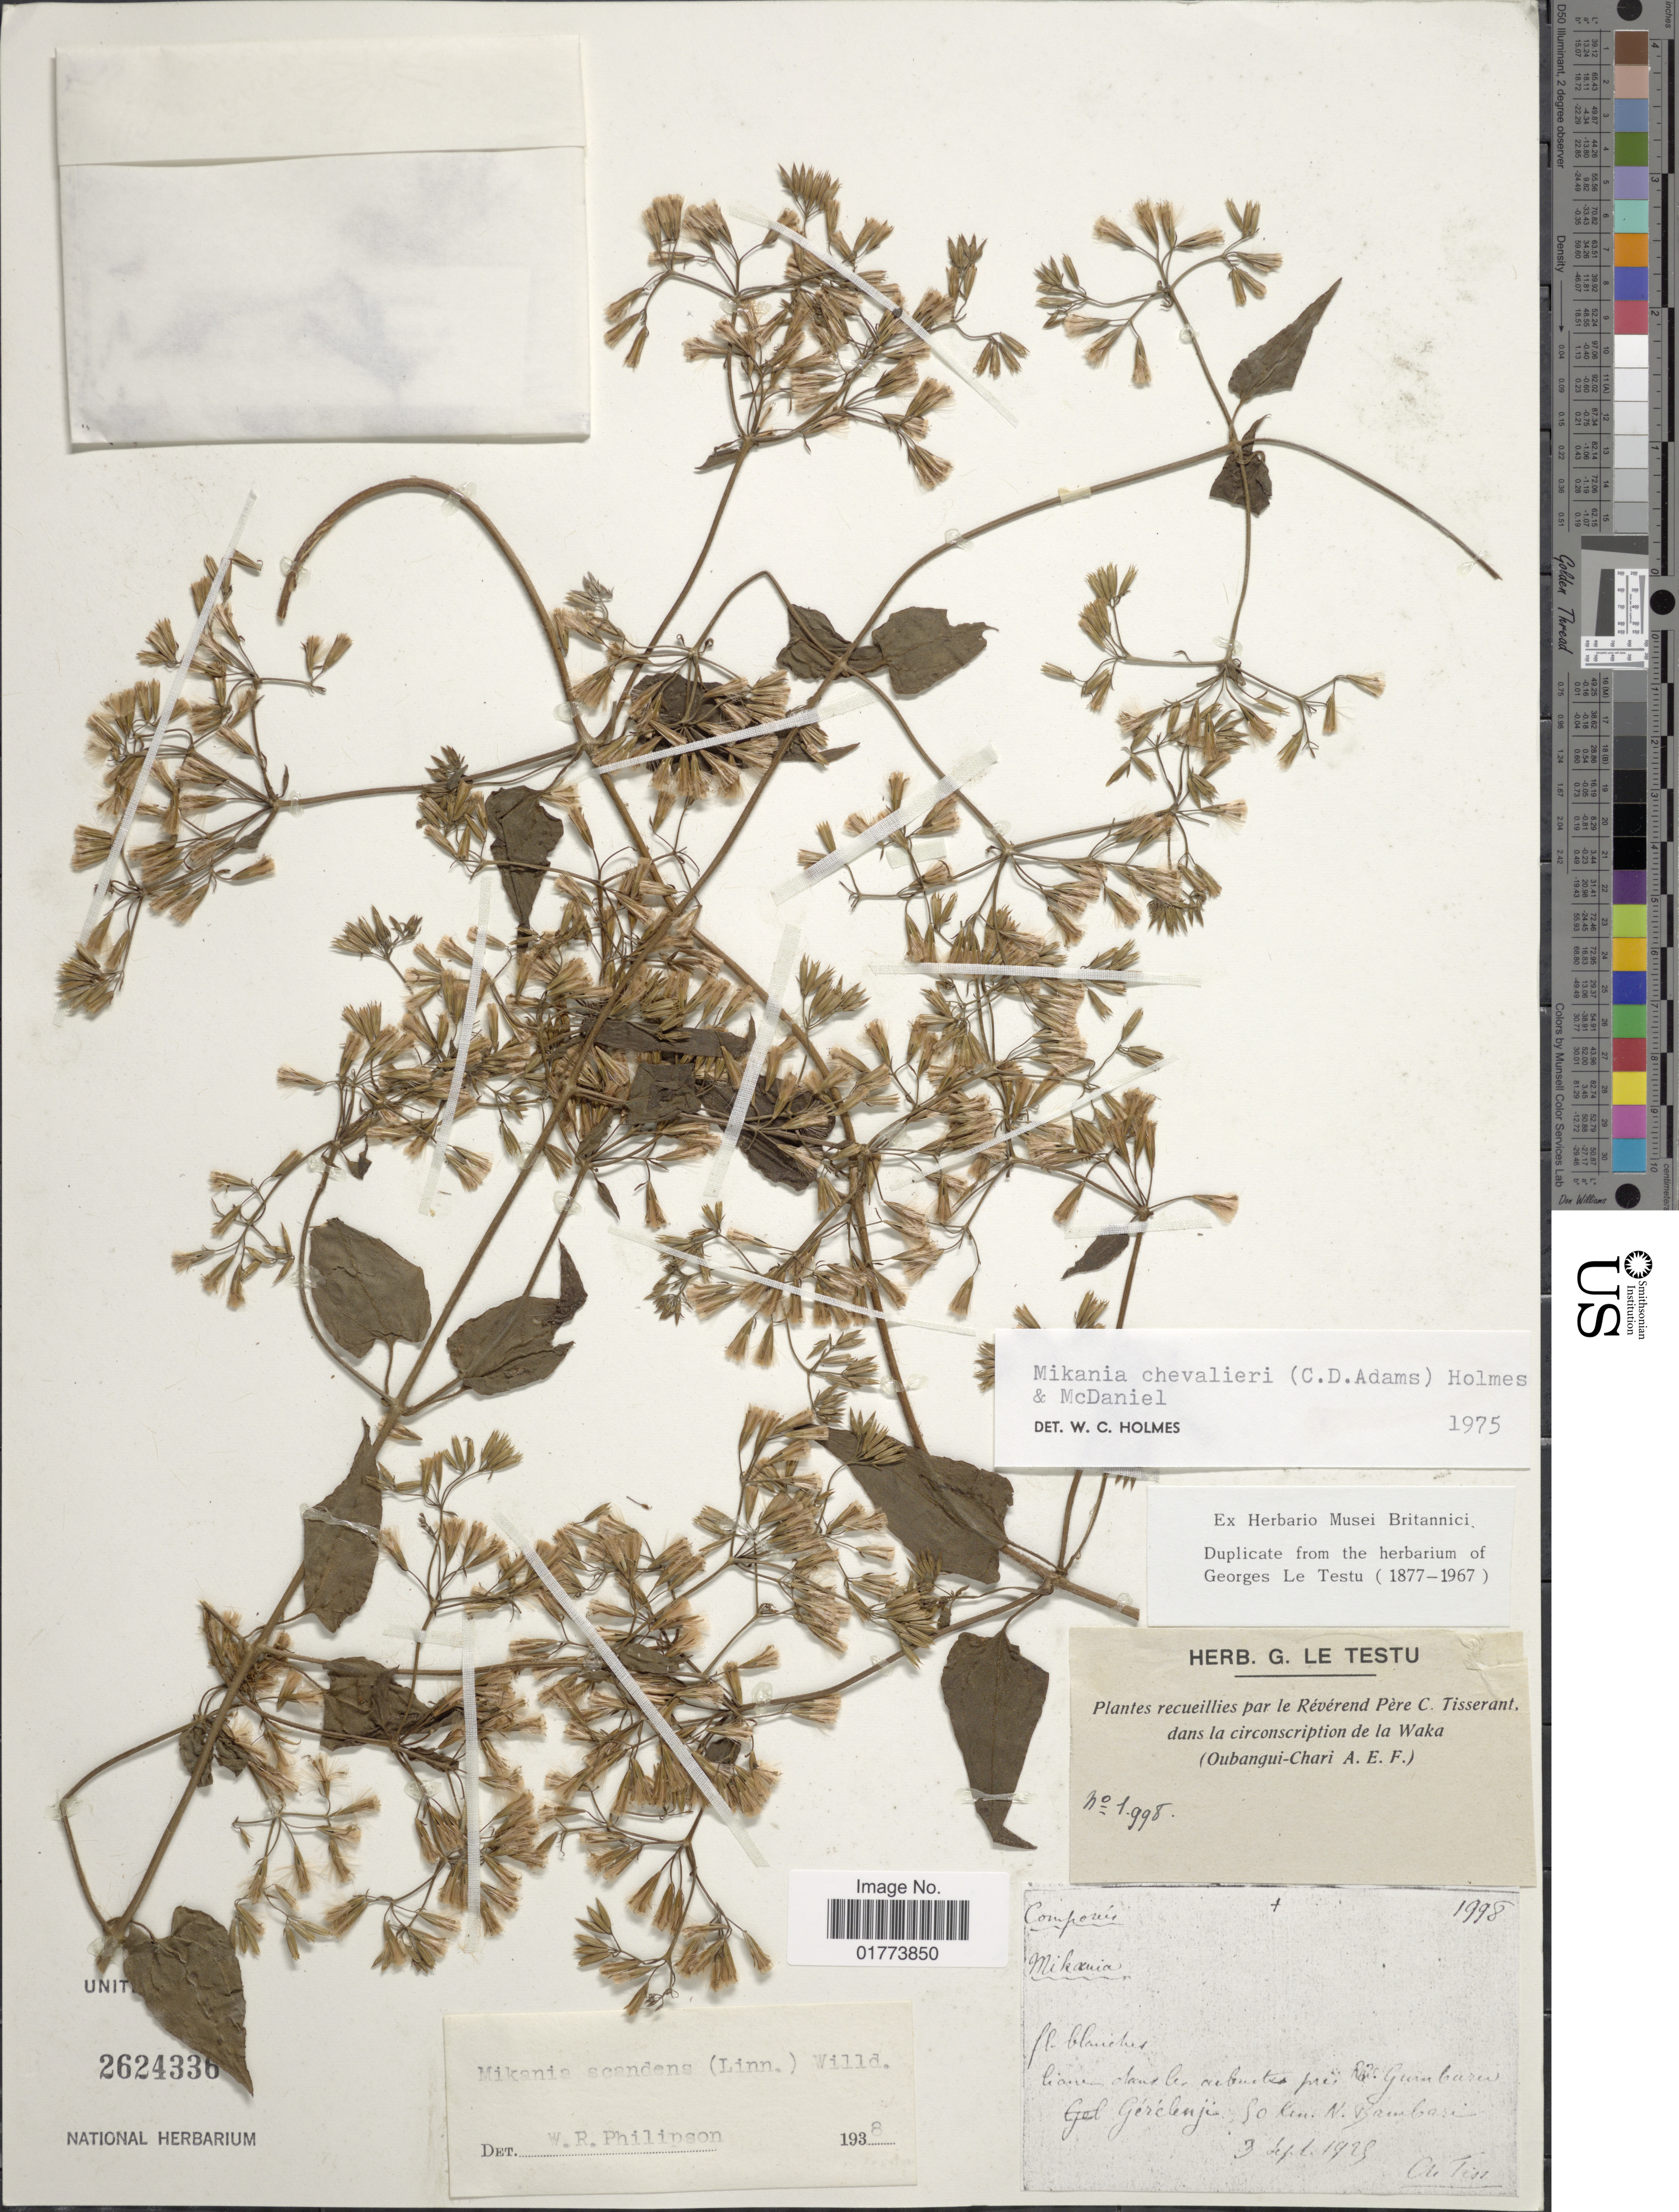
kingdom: Plantae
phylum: Tracheophyta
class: Magnoliopsida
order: Asterales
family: Asteraceae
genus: Mikania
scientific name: Mikania chevalieri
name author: (C.D. Adams) W.C. Holmes & McDaniel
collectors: C. Tisserant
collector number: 1998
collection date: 1925-09-03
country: Central African Republic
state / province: Ouaka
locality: Oubangui-Chari A.E.F. 50 km N. Bambari.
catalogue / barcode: US 2624336